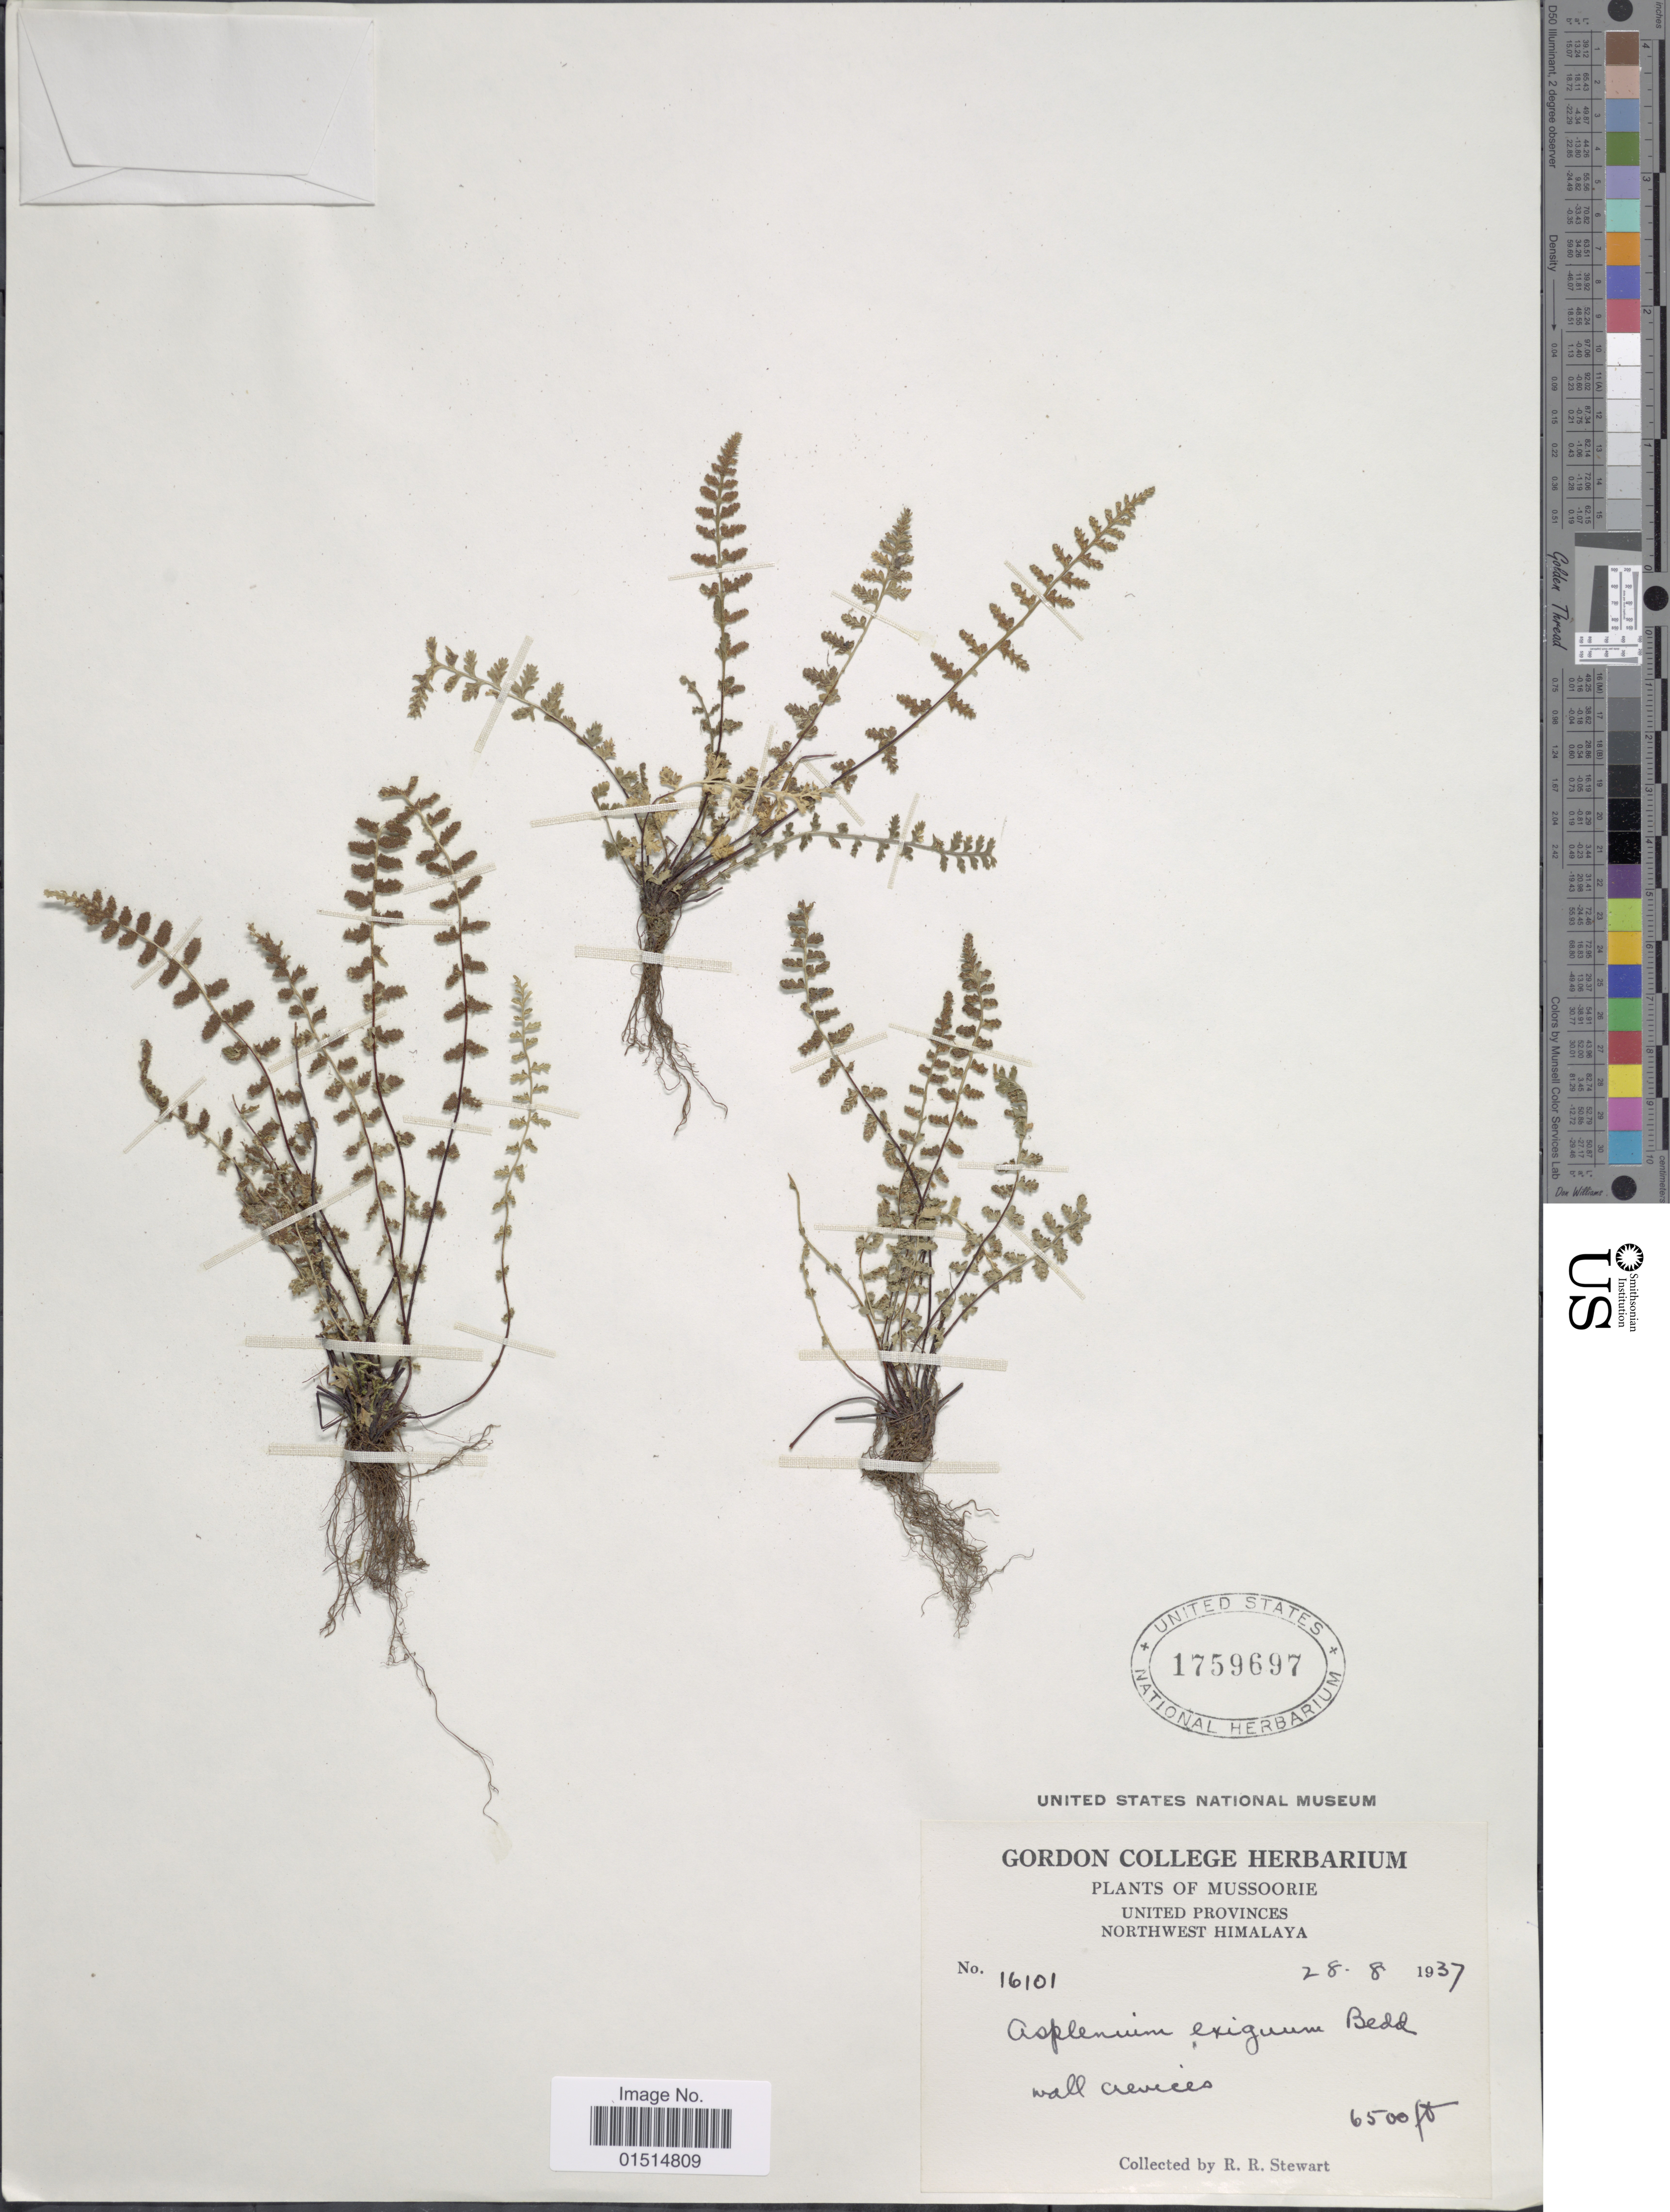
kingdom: Plantae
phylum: Tracheophyta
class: Polypodiopsida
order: Polypodiales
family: Aspleniaceae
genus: Asplenium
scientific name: Asplenium exiguum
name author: Bedd.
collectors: R. R. Stewart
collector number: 16101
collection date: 1937-08-28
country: India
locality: Mussoorie, United Provinces, Northwest Himalaya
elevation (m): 1981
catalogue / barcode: US 1759697